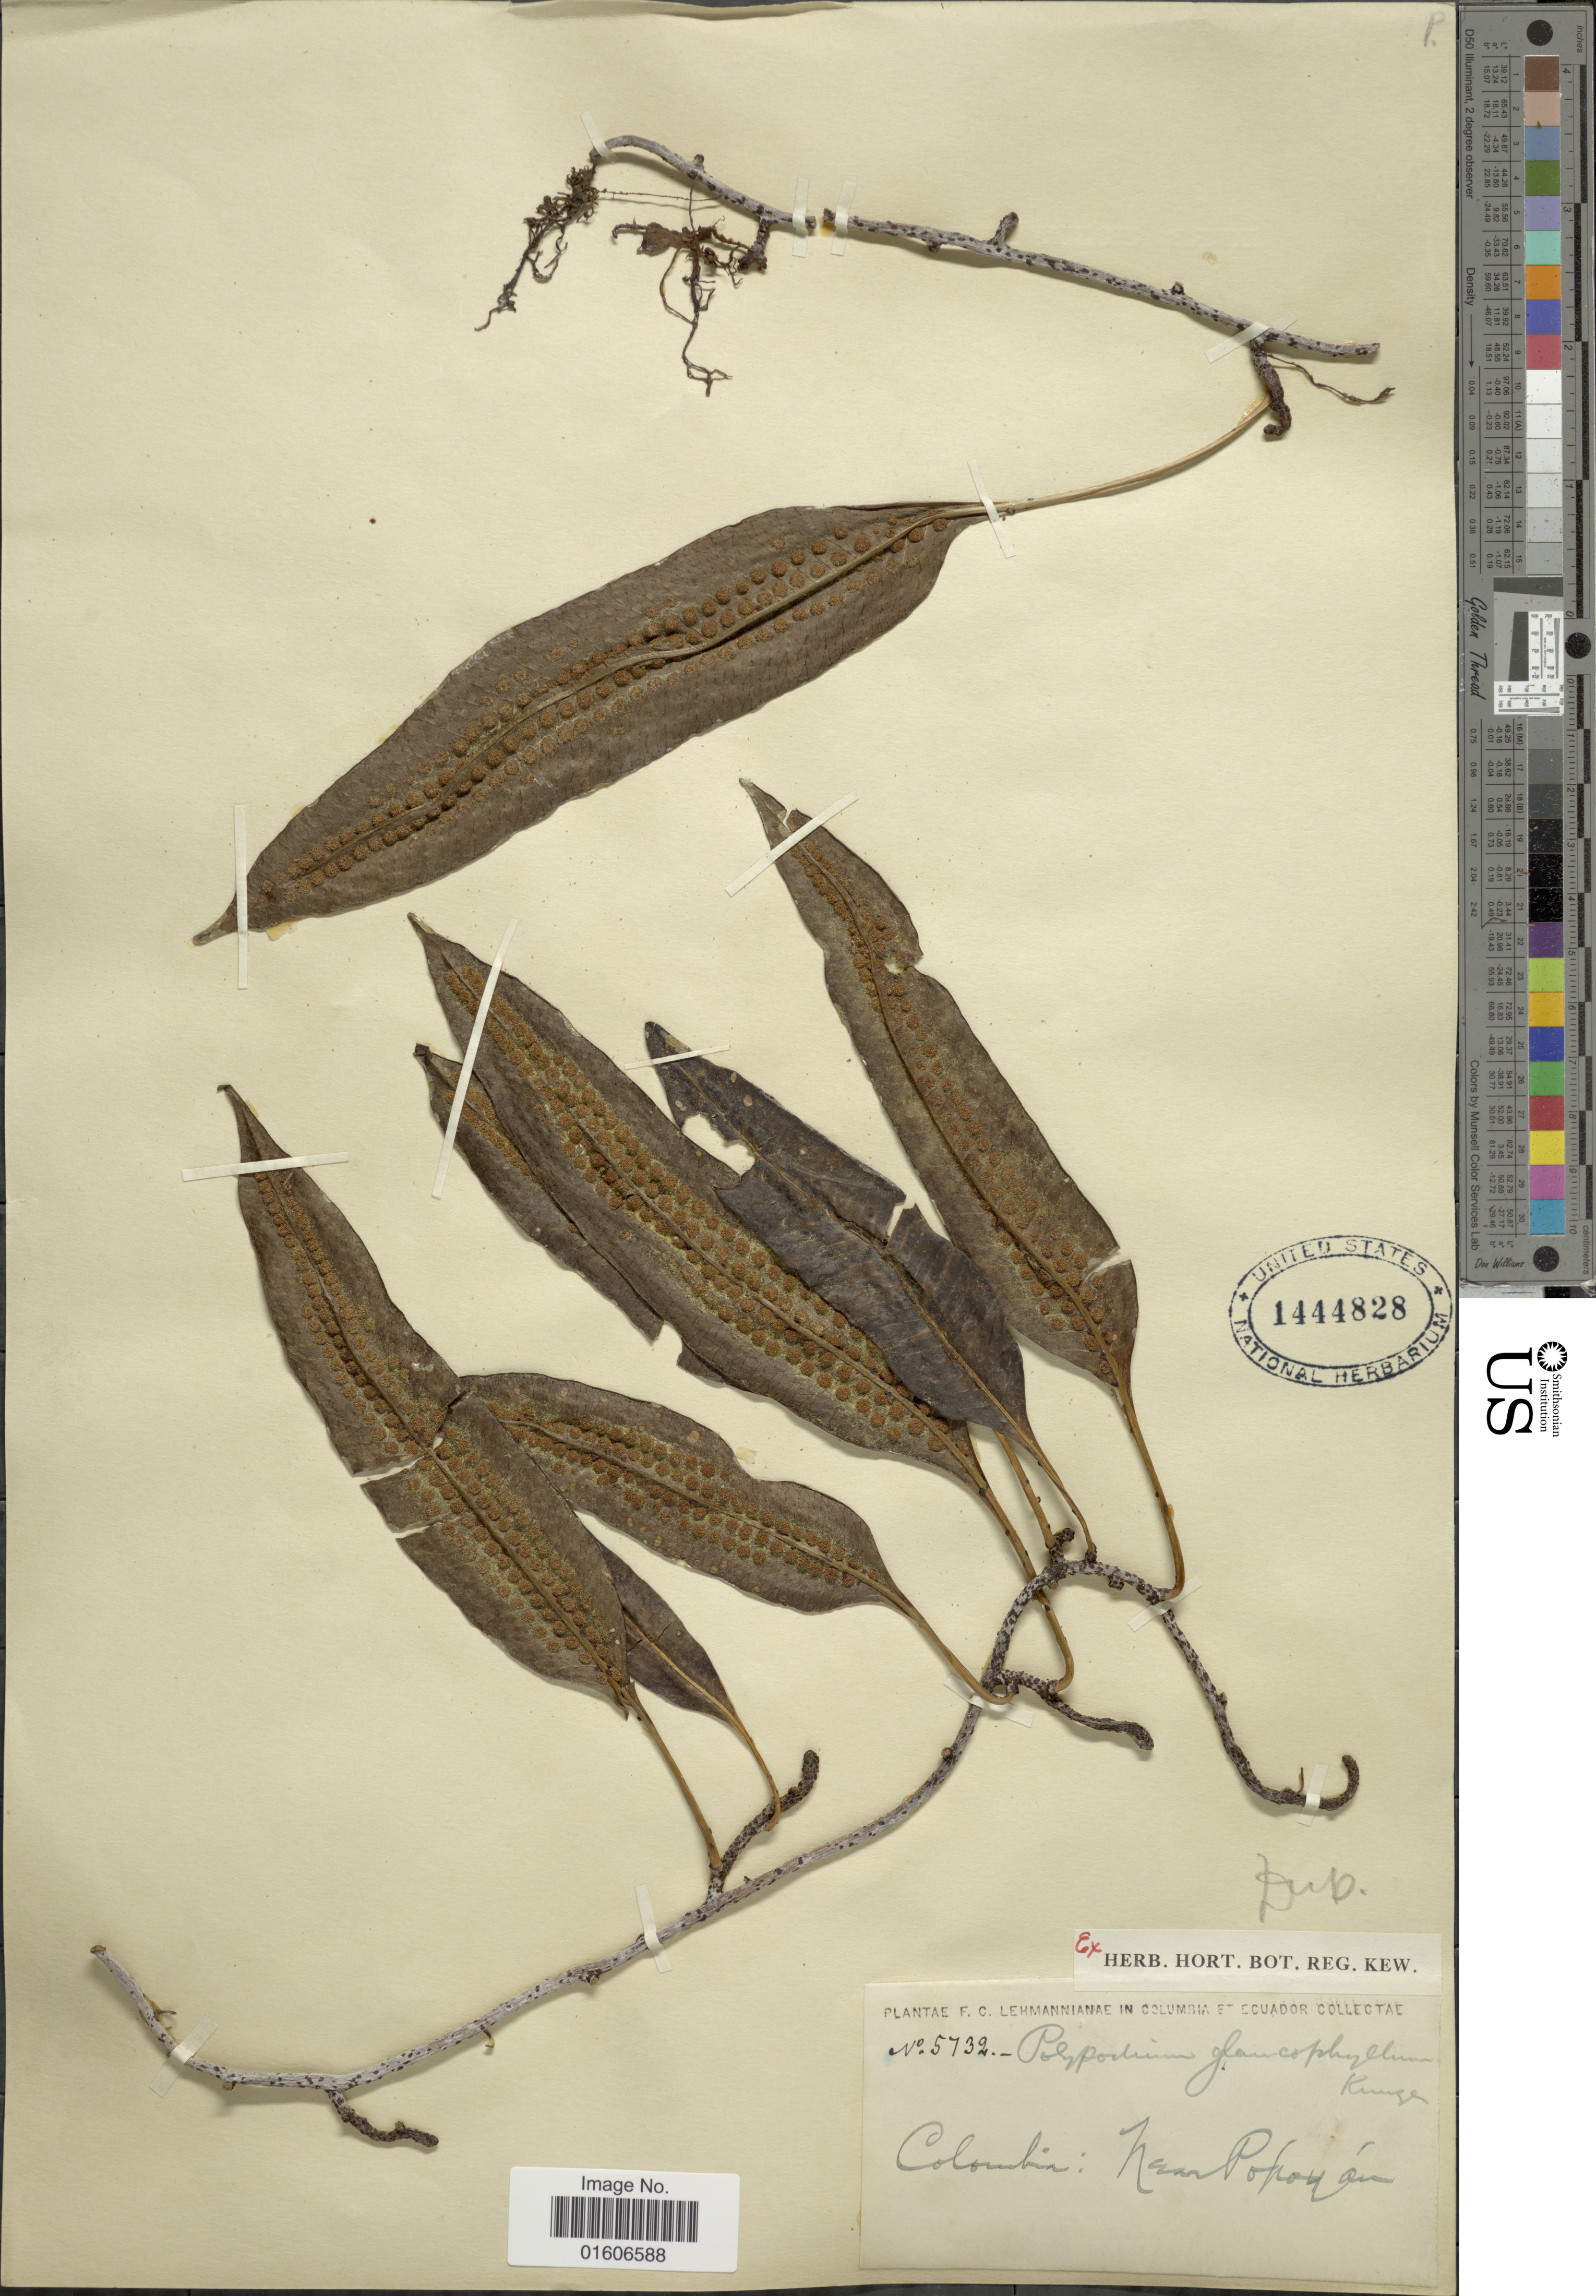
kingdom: Plantae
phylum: Tracheophyta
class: Polypodiopsida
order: Polypodiales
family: Polypodiaceae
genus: Serpocaulon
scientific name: Serpocaulon levigatum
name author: (Cav.) A.R. Sm.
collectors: F. C. Lehmann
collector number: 5732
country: Colombia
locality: Colombia: Near Popayán.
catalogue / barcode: US 1444828